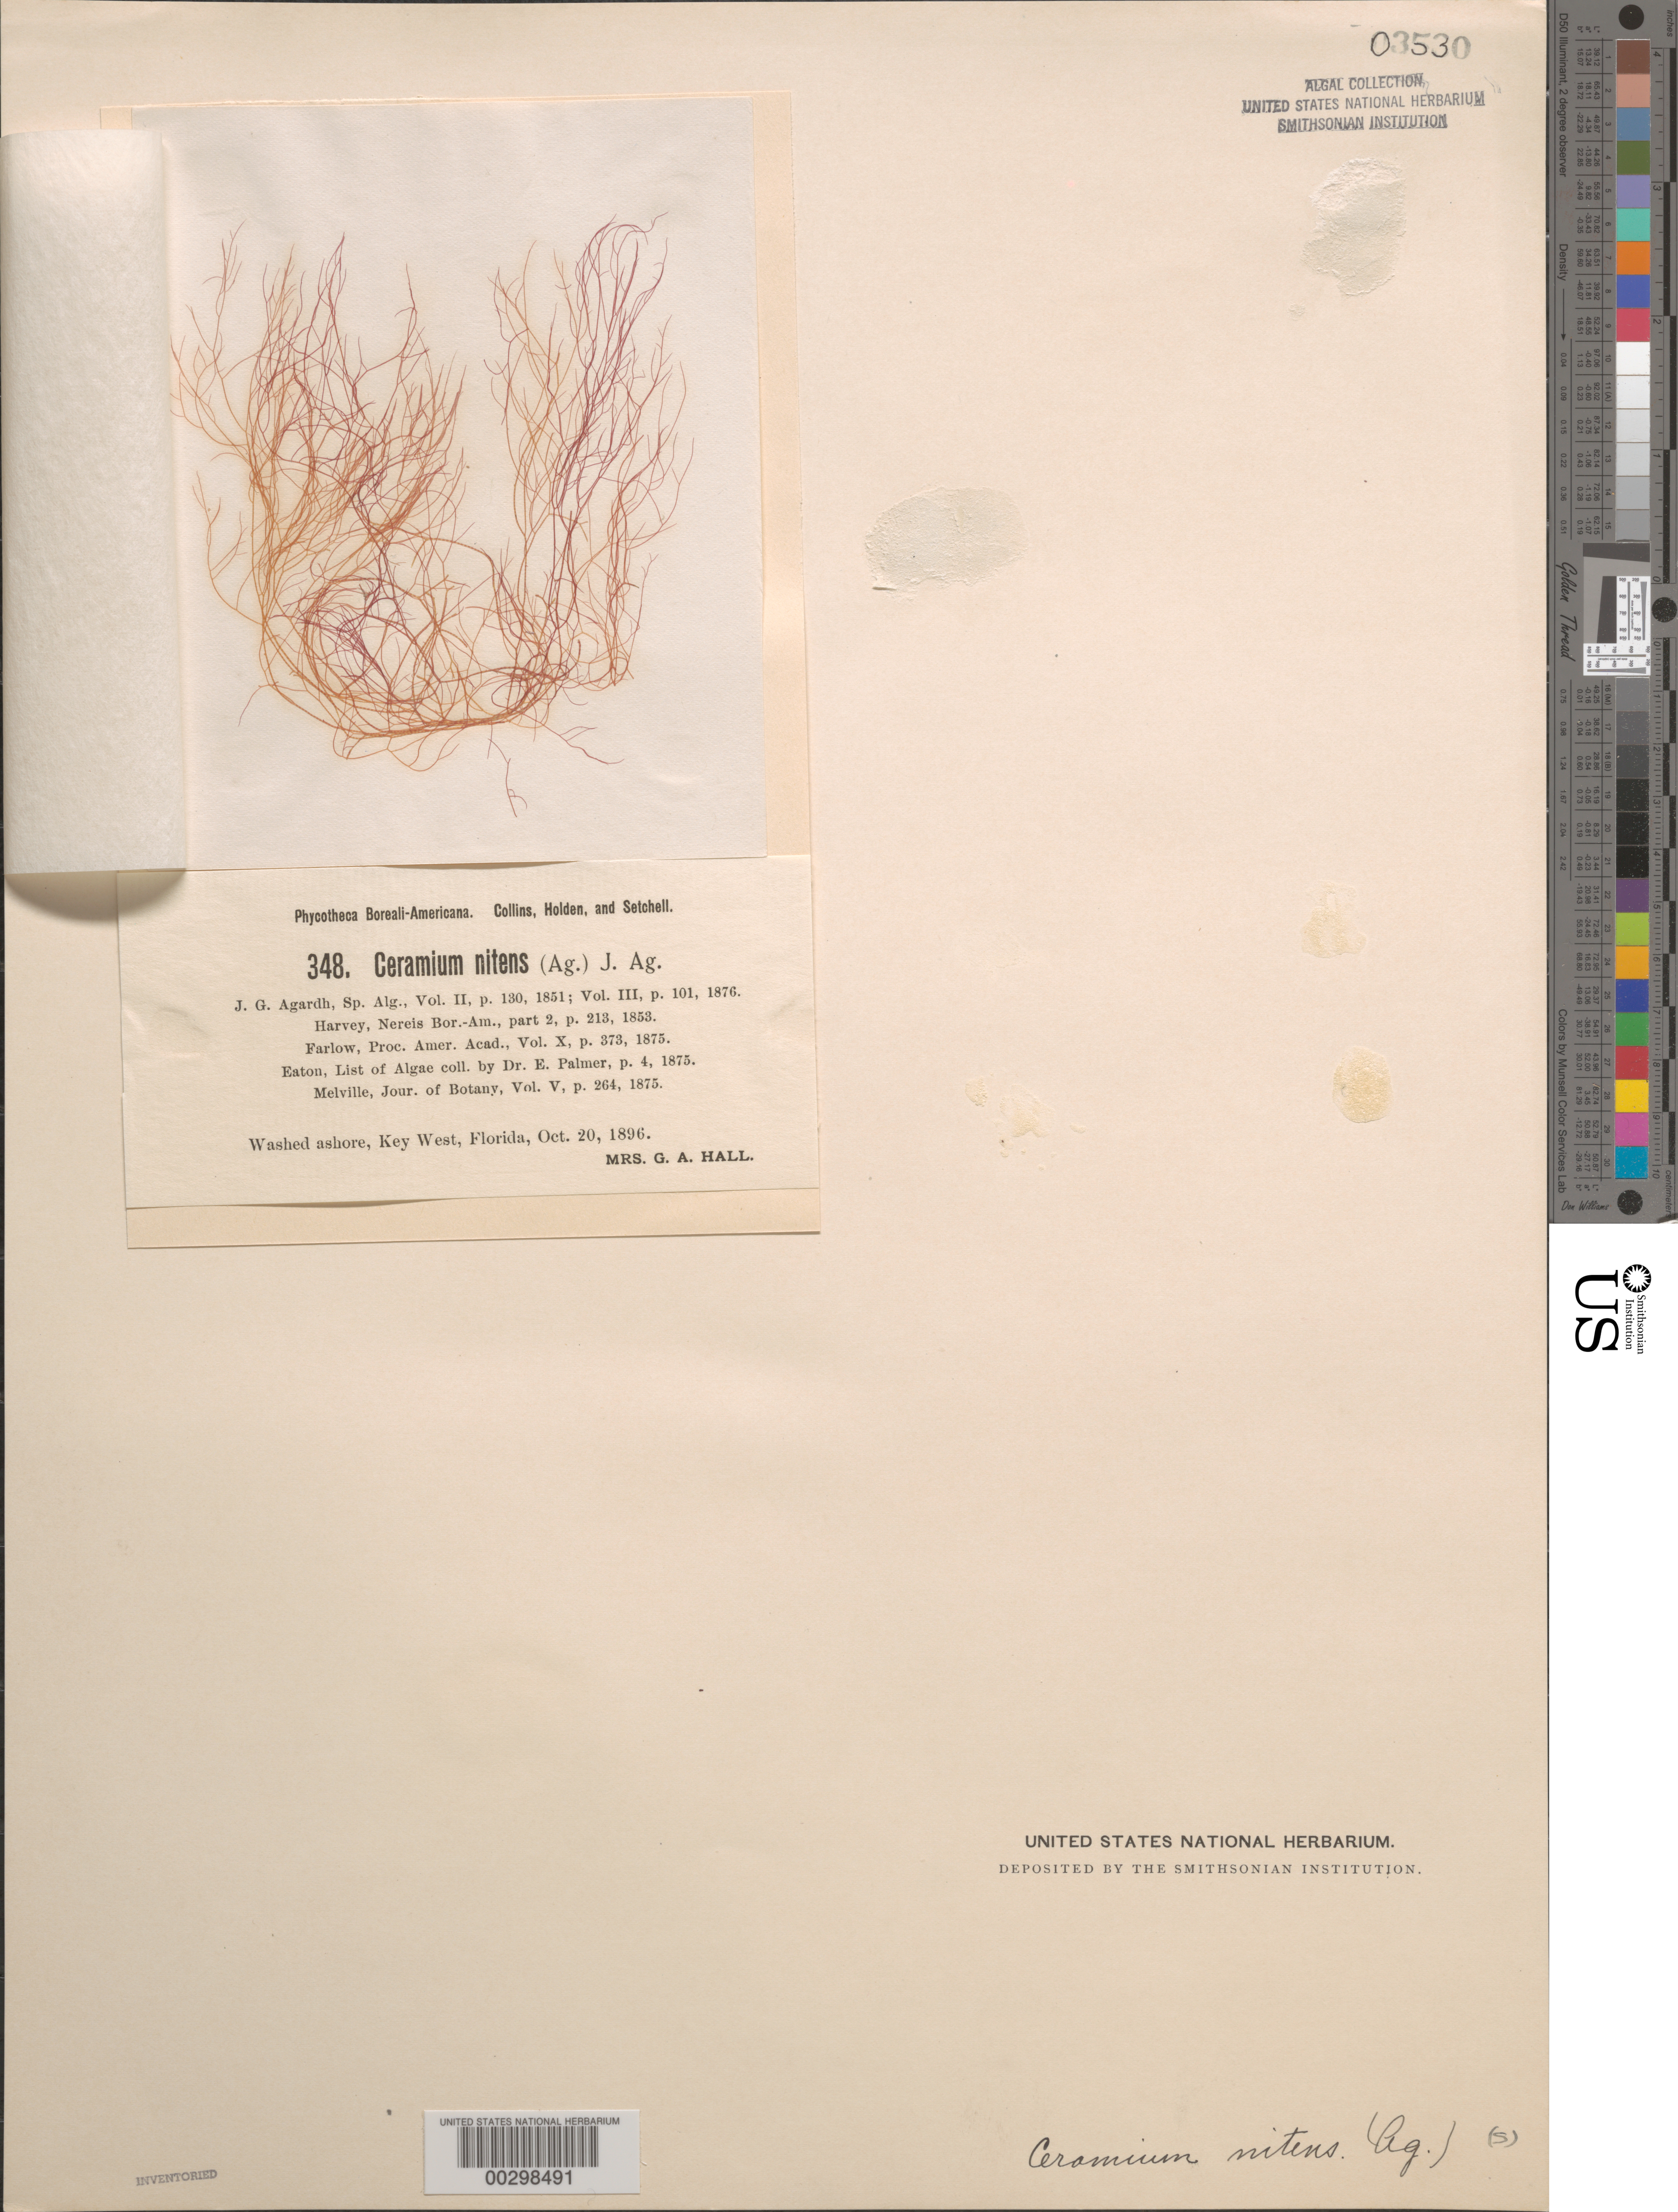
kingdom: Plantae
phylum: Rhodophyta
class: Florideophyceae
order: Ceramiales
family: Ceramiaceae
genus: Ceramium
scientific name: Ceramium nitens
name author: (C. Agardh) J. Agardh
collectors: Mrs. Hall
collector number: PB-A 348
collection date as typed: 20 Oct 1896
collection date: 1896-10-20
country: United States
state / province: Florida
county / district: Monroe County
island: Key West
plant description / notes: Collins, Holden & Setchell, Phycotheca Boreali-Americana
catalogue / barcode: US 3530